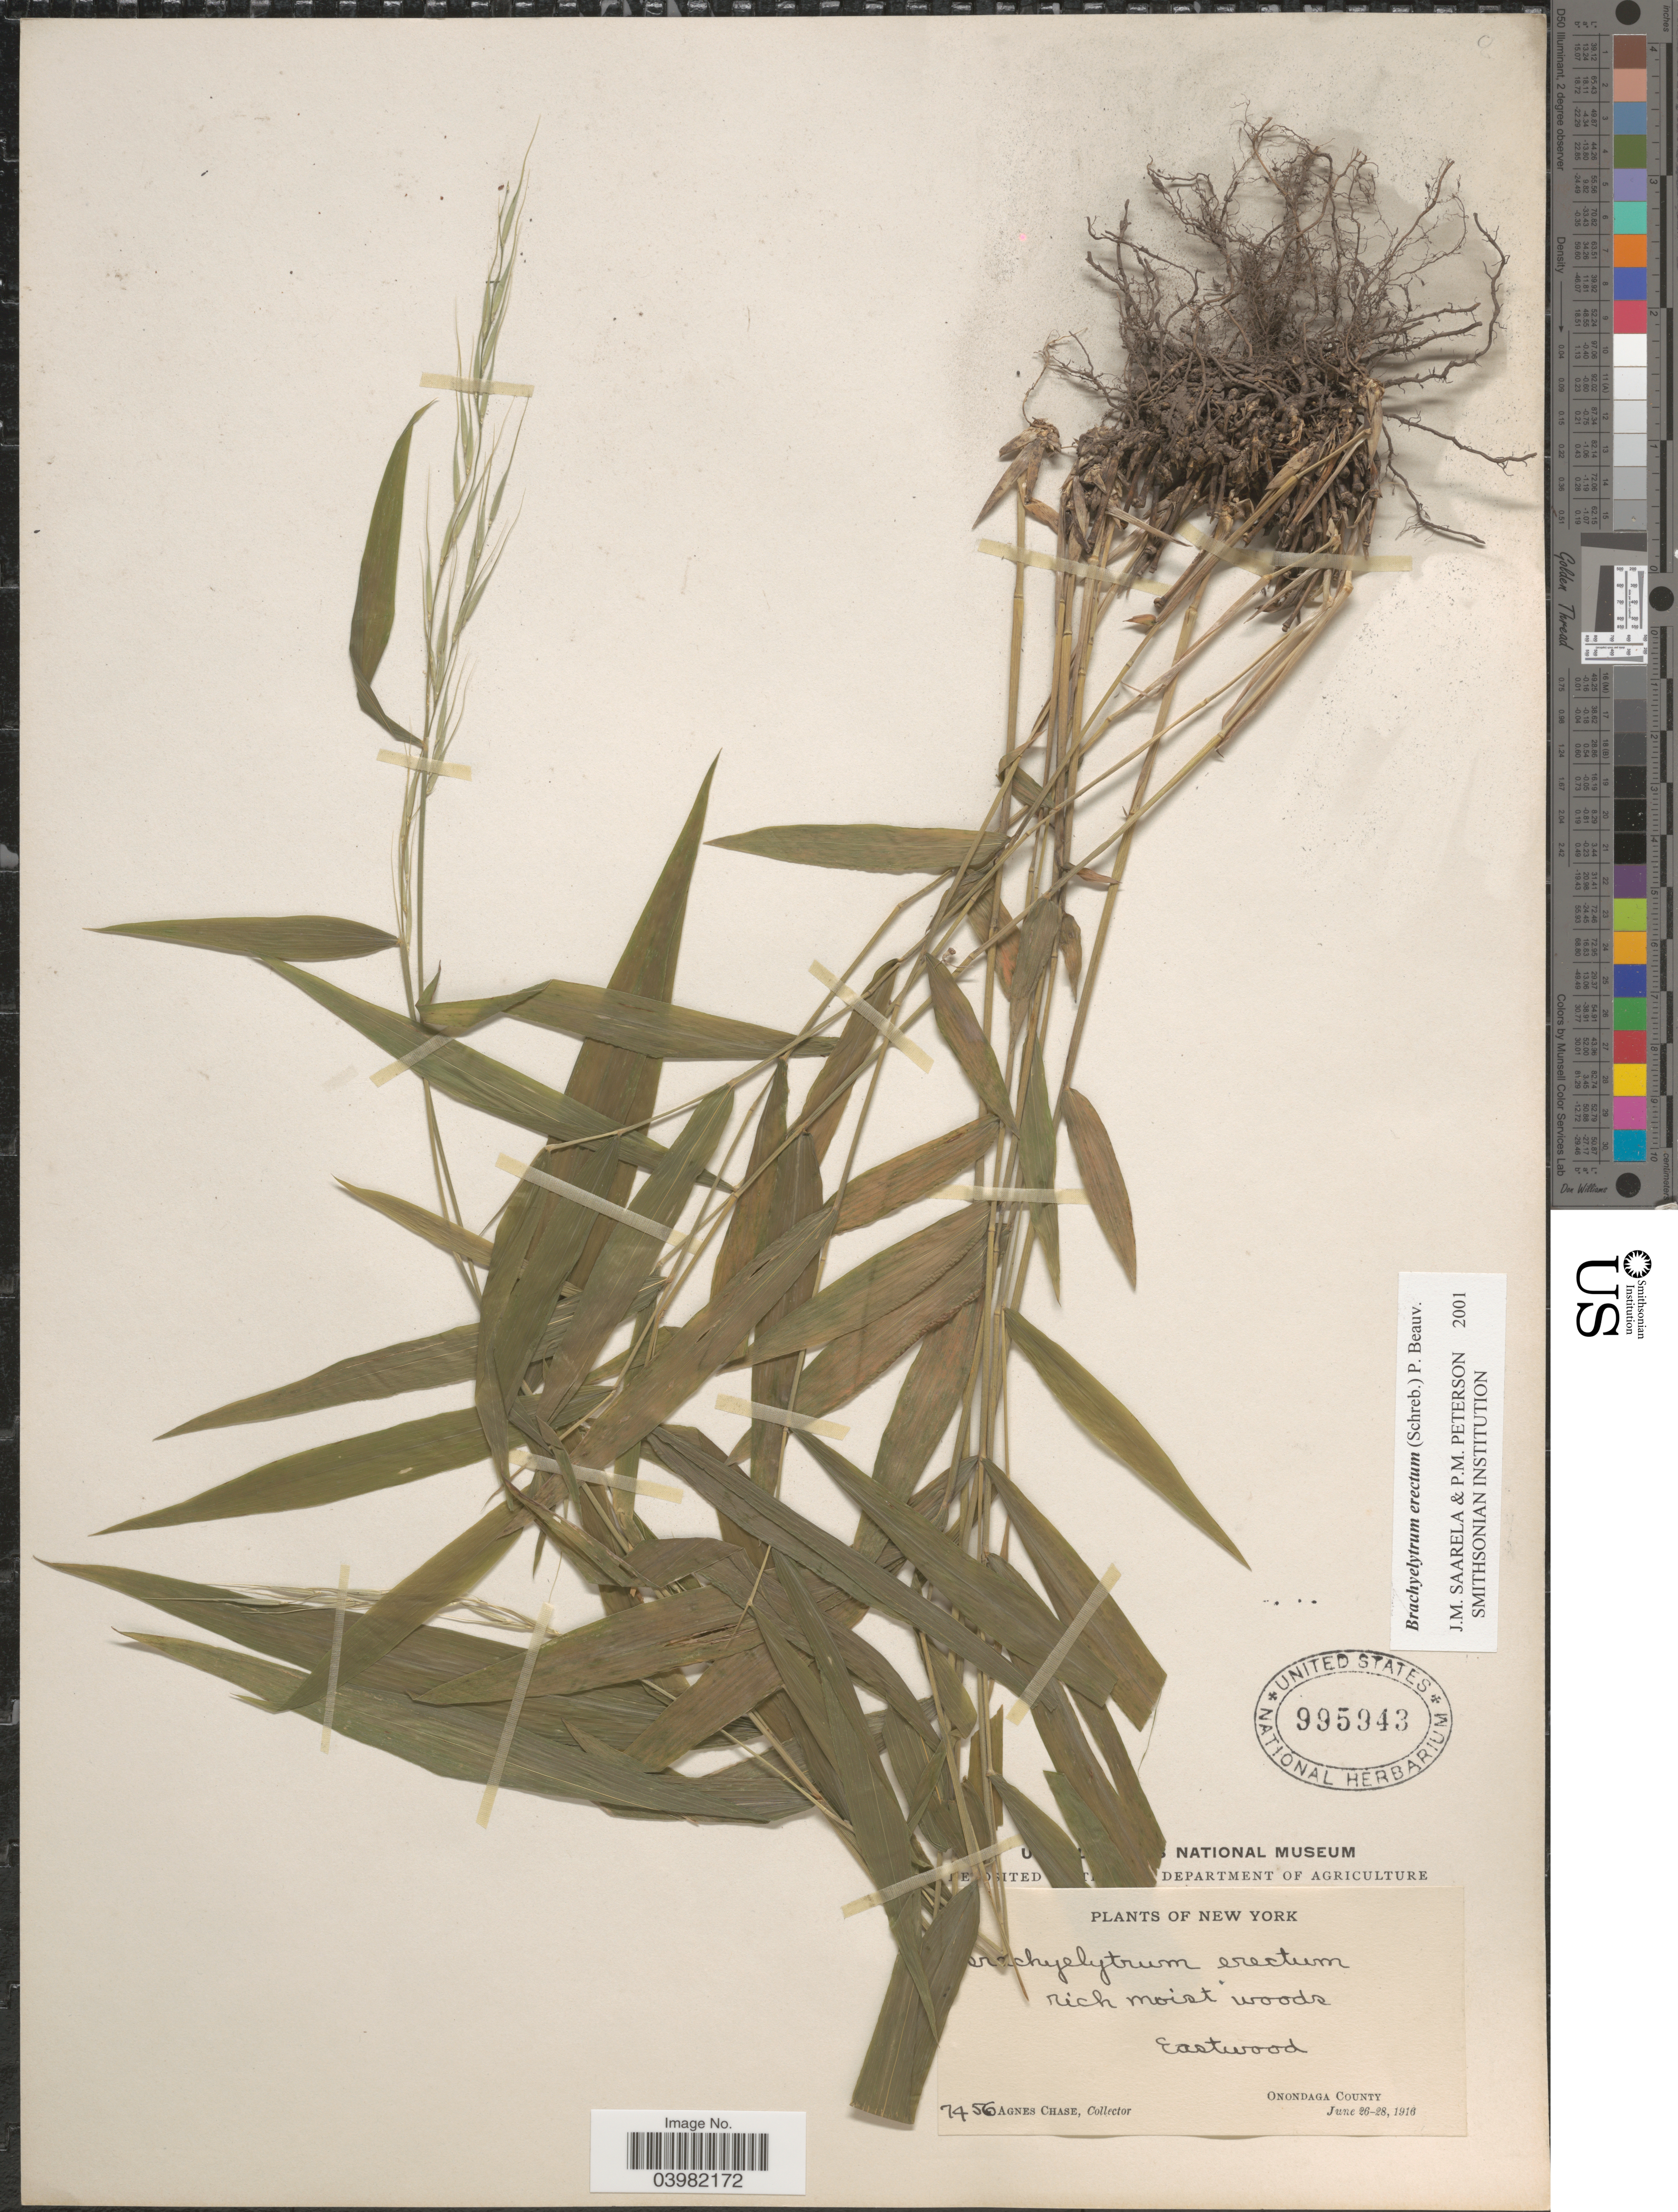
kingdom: Plantae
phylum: Tracheophyta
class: Liliopsida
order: Poales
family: Poaceae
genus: Brachyelytrum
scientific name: Brachyelytrum erectum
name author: (Schreb.) P. Beauv.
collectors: A. Chase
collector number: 7456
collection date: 1916-06-26/1916-06-28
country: United States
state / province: New York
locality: Eastwood. Onondaga County.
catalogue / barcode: US 995943